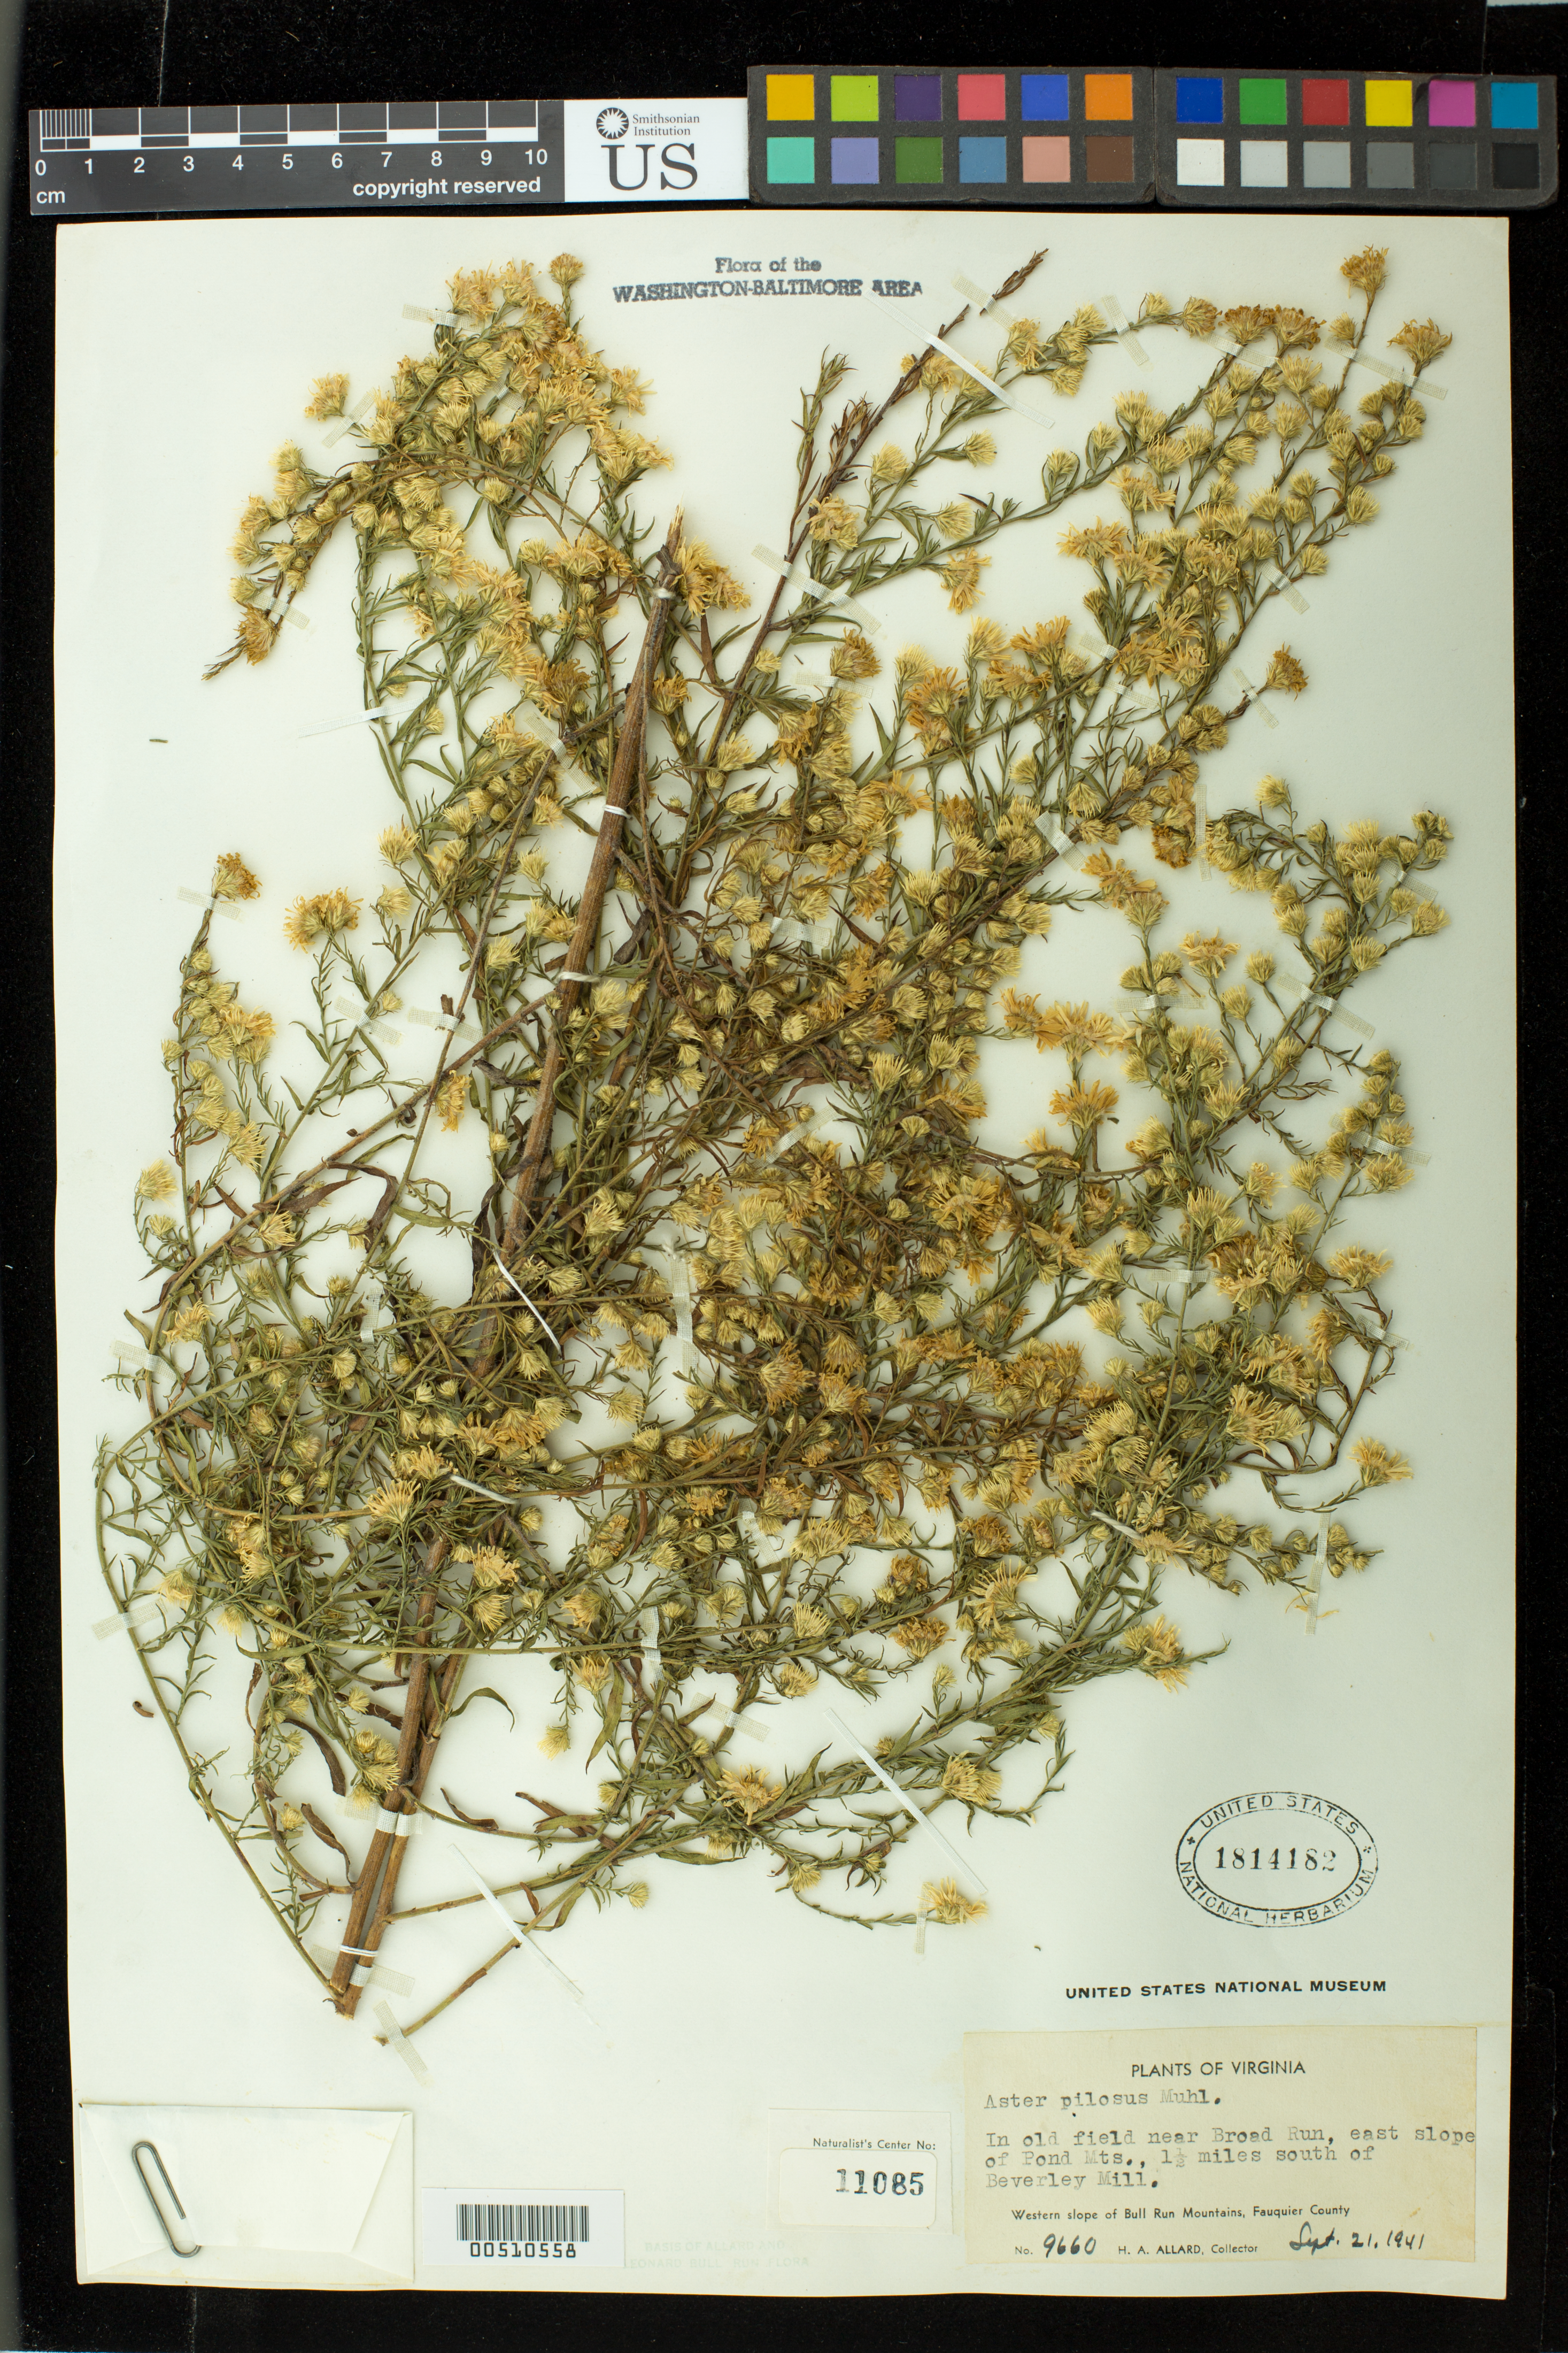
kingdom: Plantae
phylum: Tracheophyta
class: Magnoliopsida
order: Asterales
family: Asteraceae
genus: Symphyotrichum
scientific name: Symphyotrichum pilosum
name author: (Willd.) G.L. Nesom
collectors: H. A. Allard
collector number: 9660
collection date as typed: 21 Sep 1941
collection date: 1941-09-21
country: United States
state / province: Virginia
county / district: Fauquier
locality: Near Broad Run, E slope of Pond Mts., 1.5 mi. S of Beverley Mill, W slope of Bull Run Mts.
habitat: in old field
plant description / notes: Specimens returned from Naturalist Center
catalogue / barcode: US 1814182